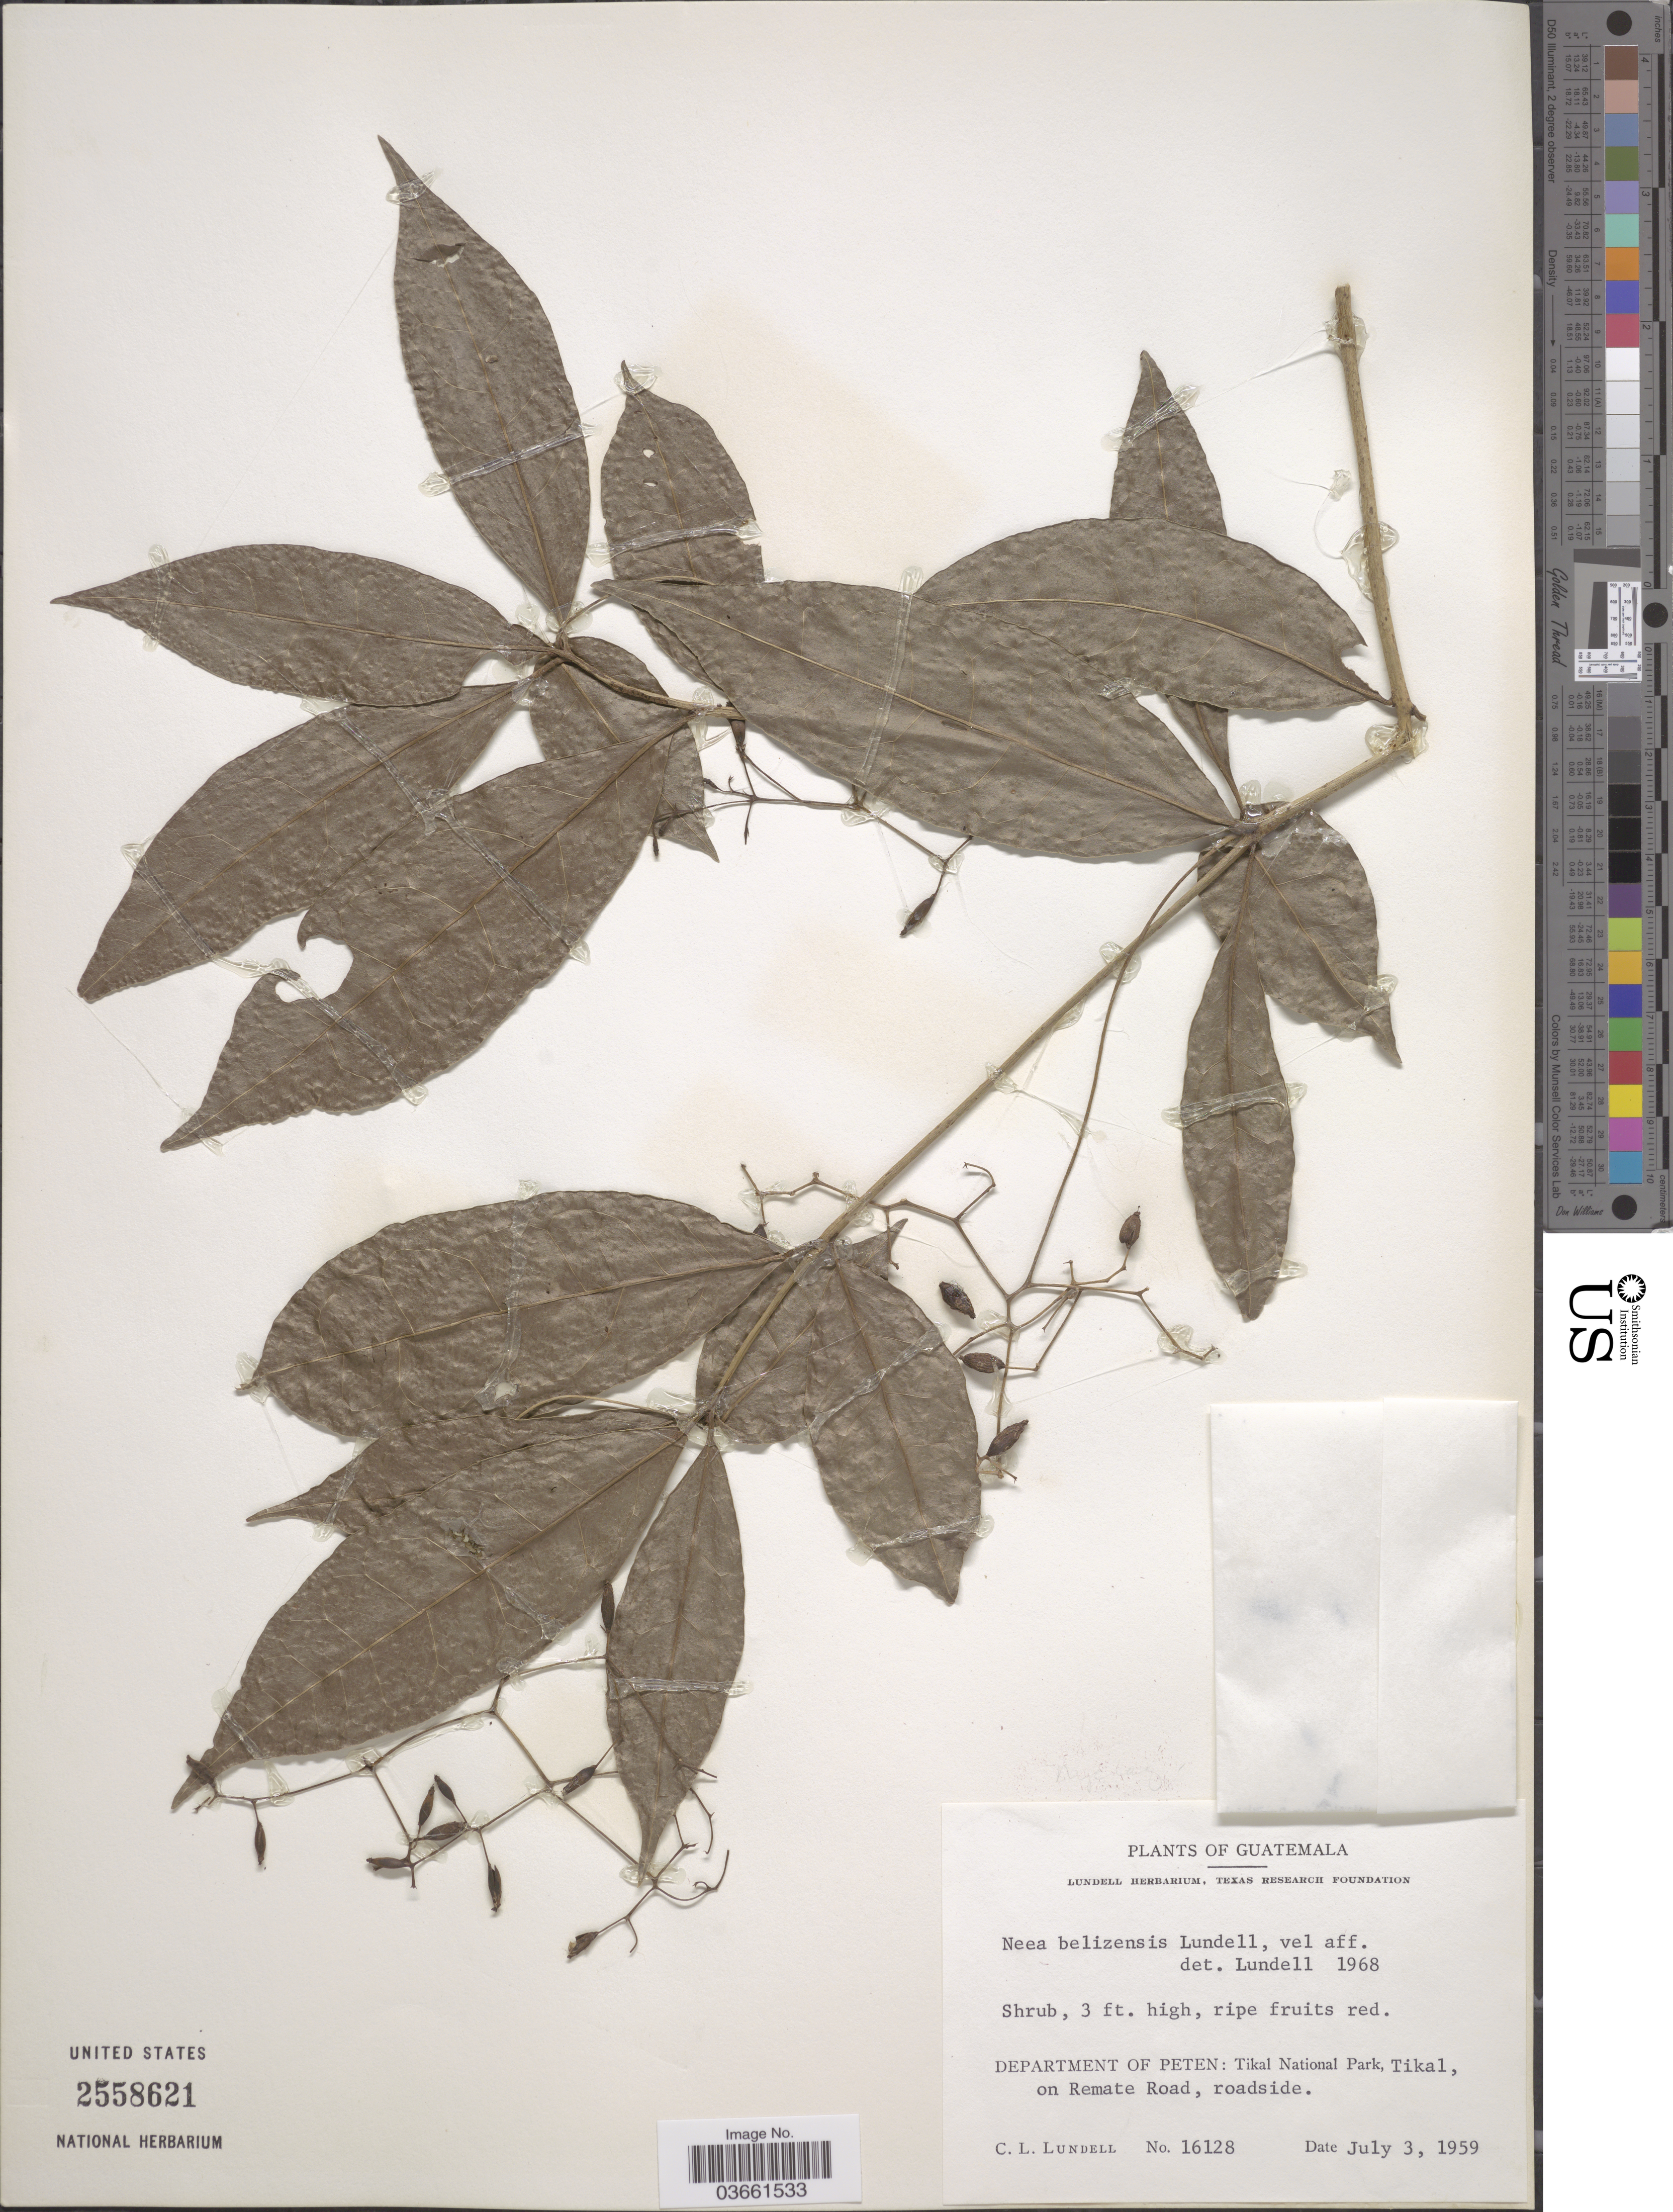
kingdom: Plantae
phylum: Tracheophyta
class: Magnoliopsida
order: Caryophyllales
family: Nyctaginaceae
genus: Neea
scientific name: Neea belizensis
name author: Lundell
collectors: C. L. Lundell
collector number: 16128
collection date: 1959-07-03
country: Guatemala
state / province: El Petén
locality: Department of Peten: Tikal National Park, Tikal, on Remate Road, roadside.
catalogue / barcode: US 2558621